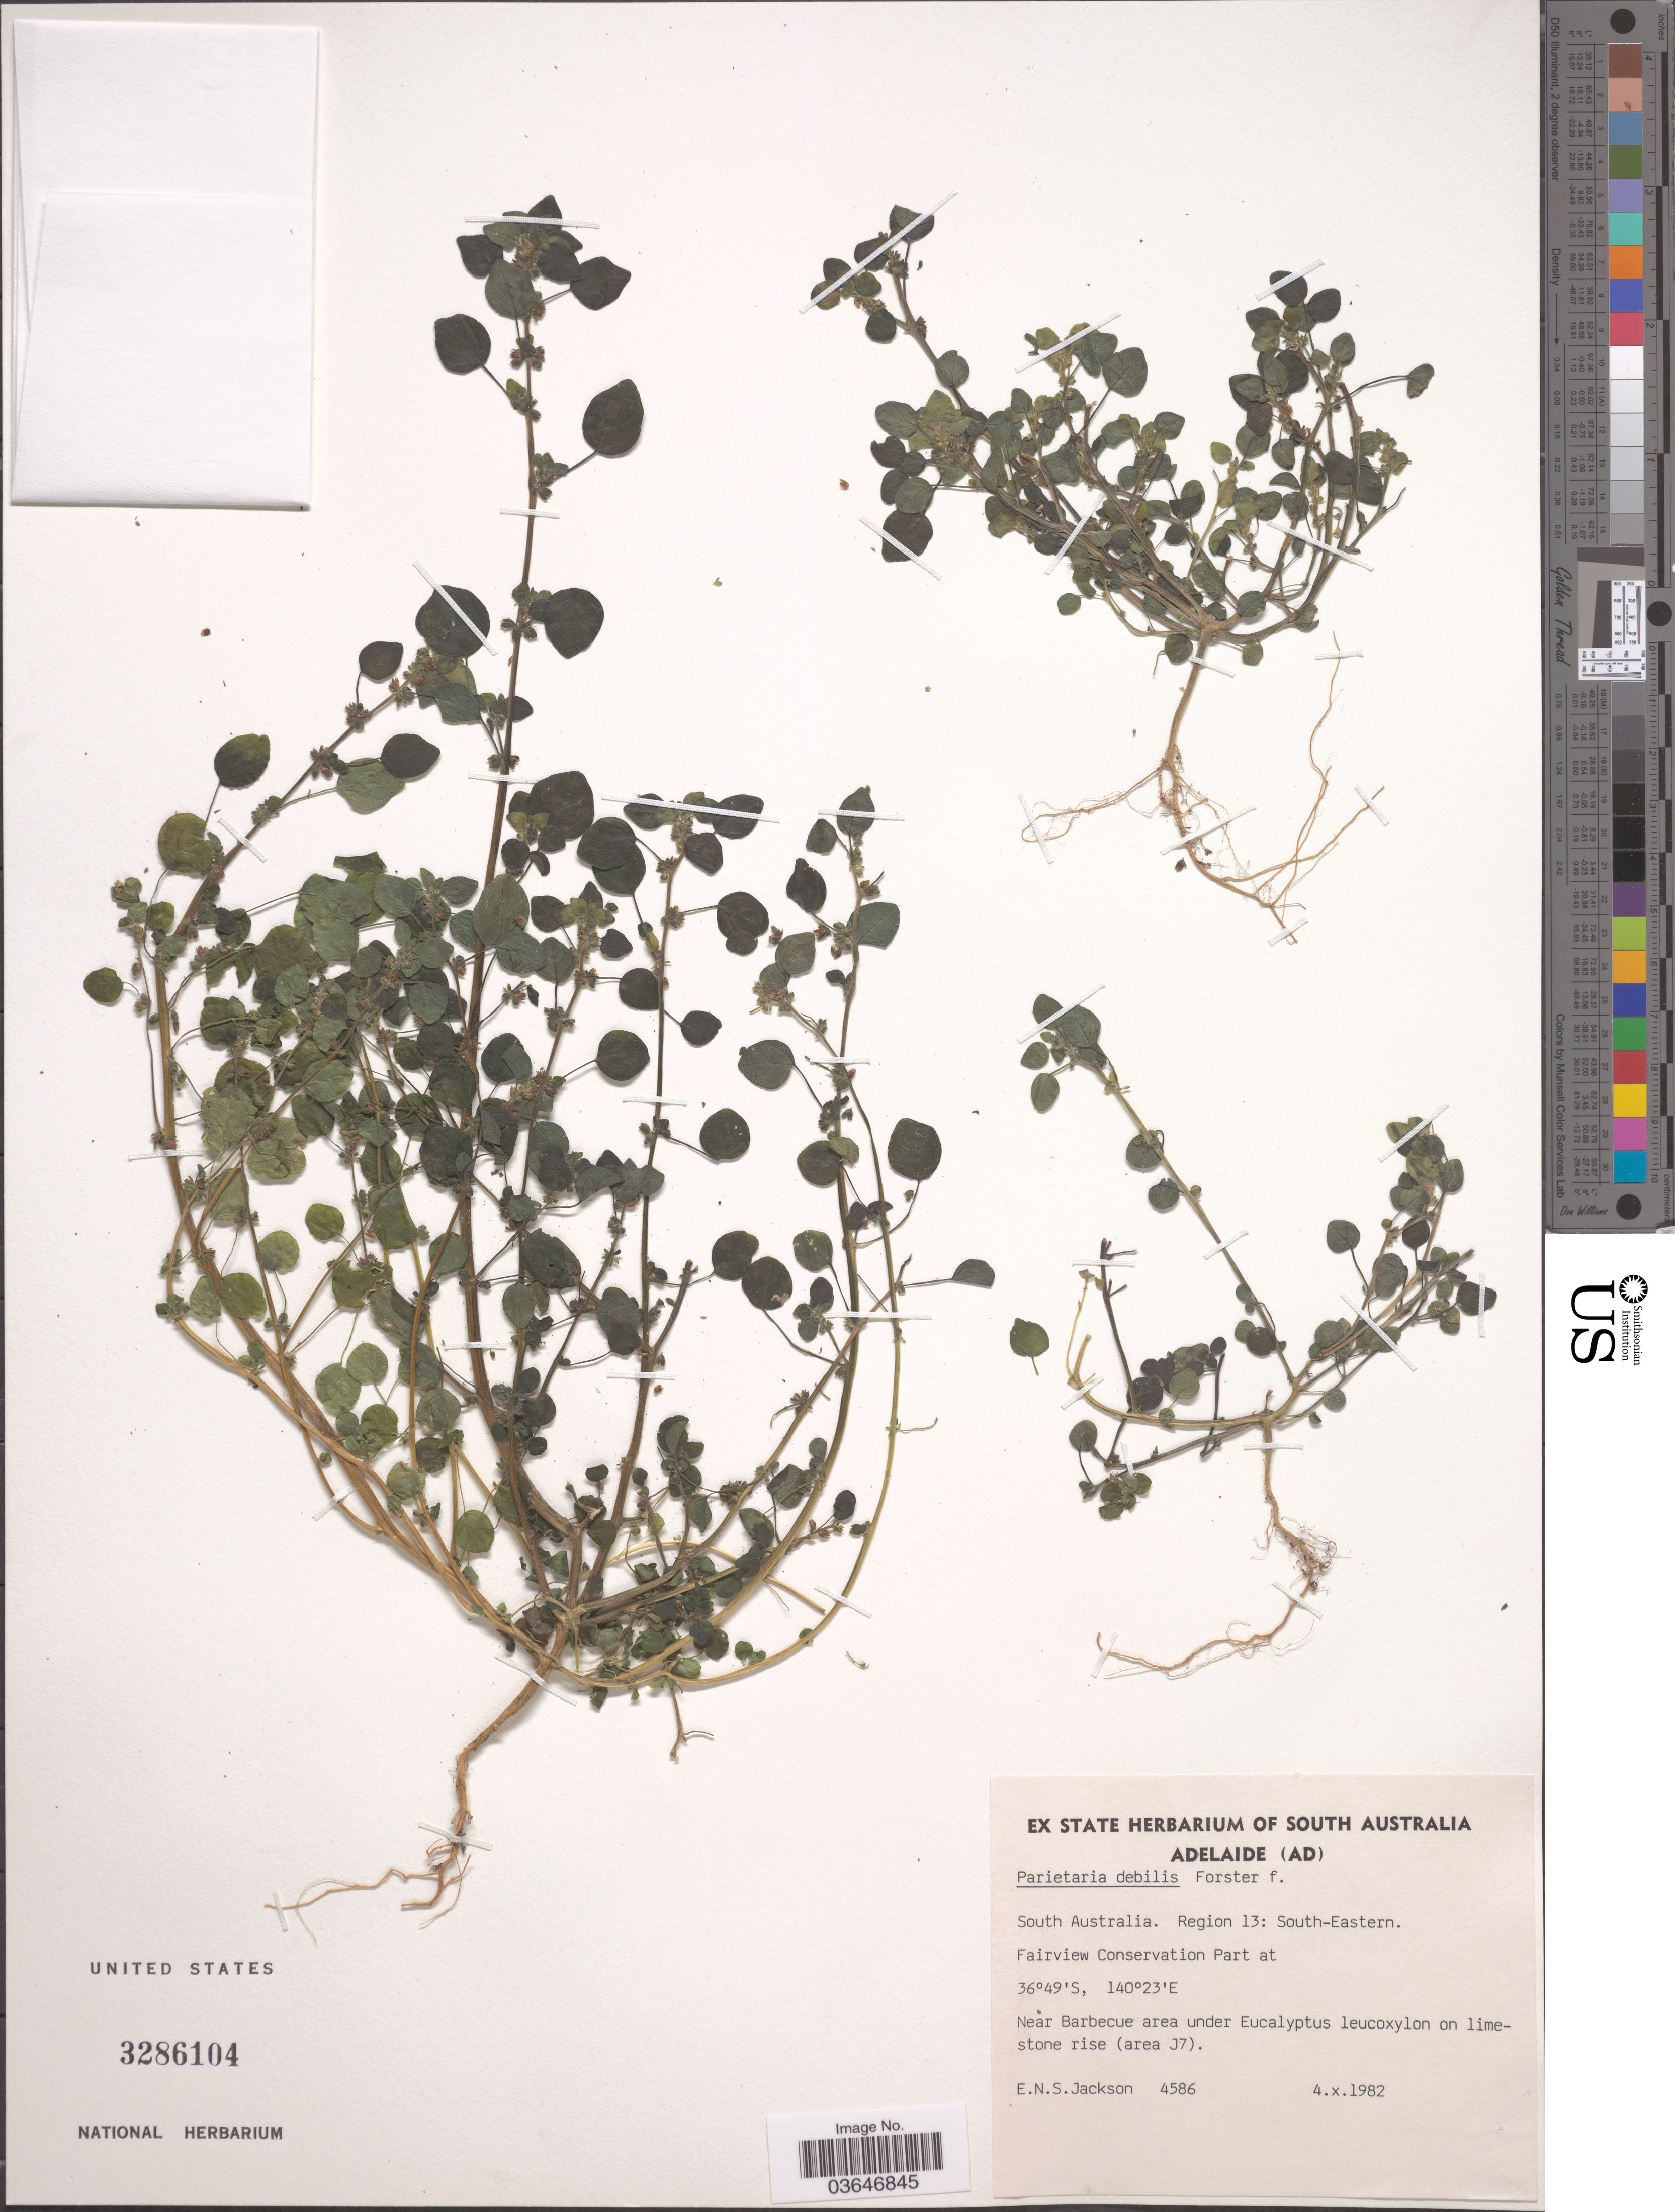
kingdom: Plantae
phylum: Tracheophyta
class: Magnoliopsida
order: Rosales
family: Urticaceae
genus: Parietaria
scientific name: Parietaria debilis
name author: G. Forst.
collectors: E. Jackson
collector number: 4586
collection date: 1982-10-04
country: Australia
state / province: South Australia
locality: Region 13: South-Eastern. Fairview Conservation Part. Near Barbecue area (area J7).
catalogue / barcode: US 3286104